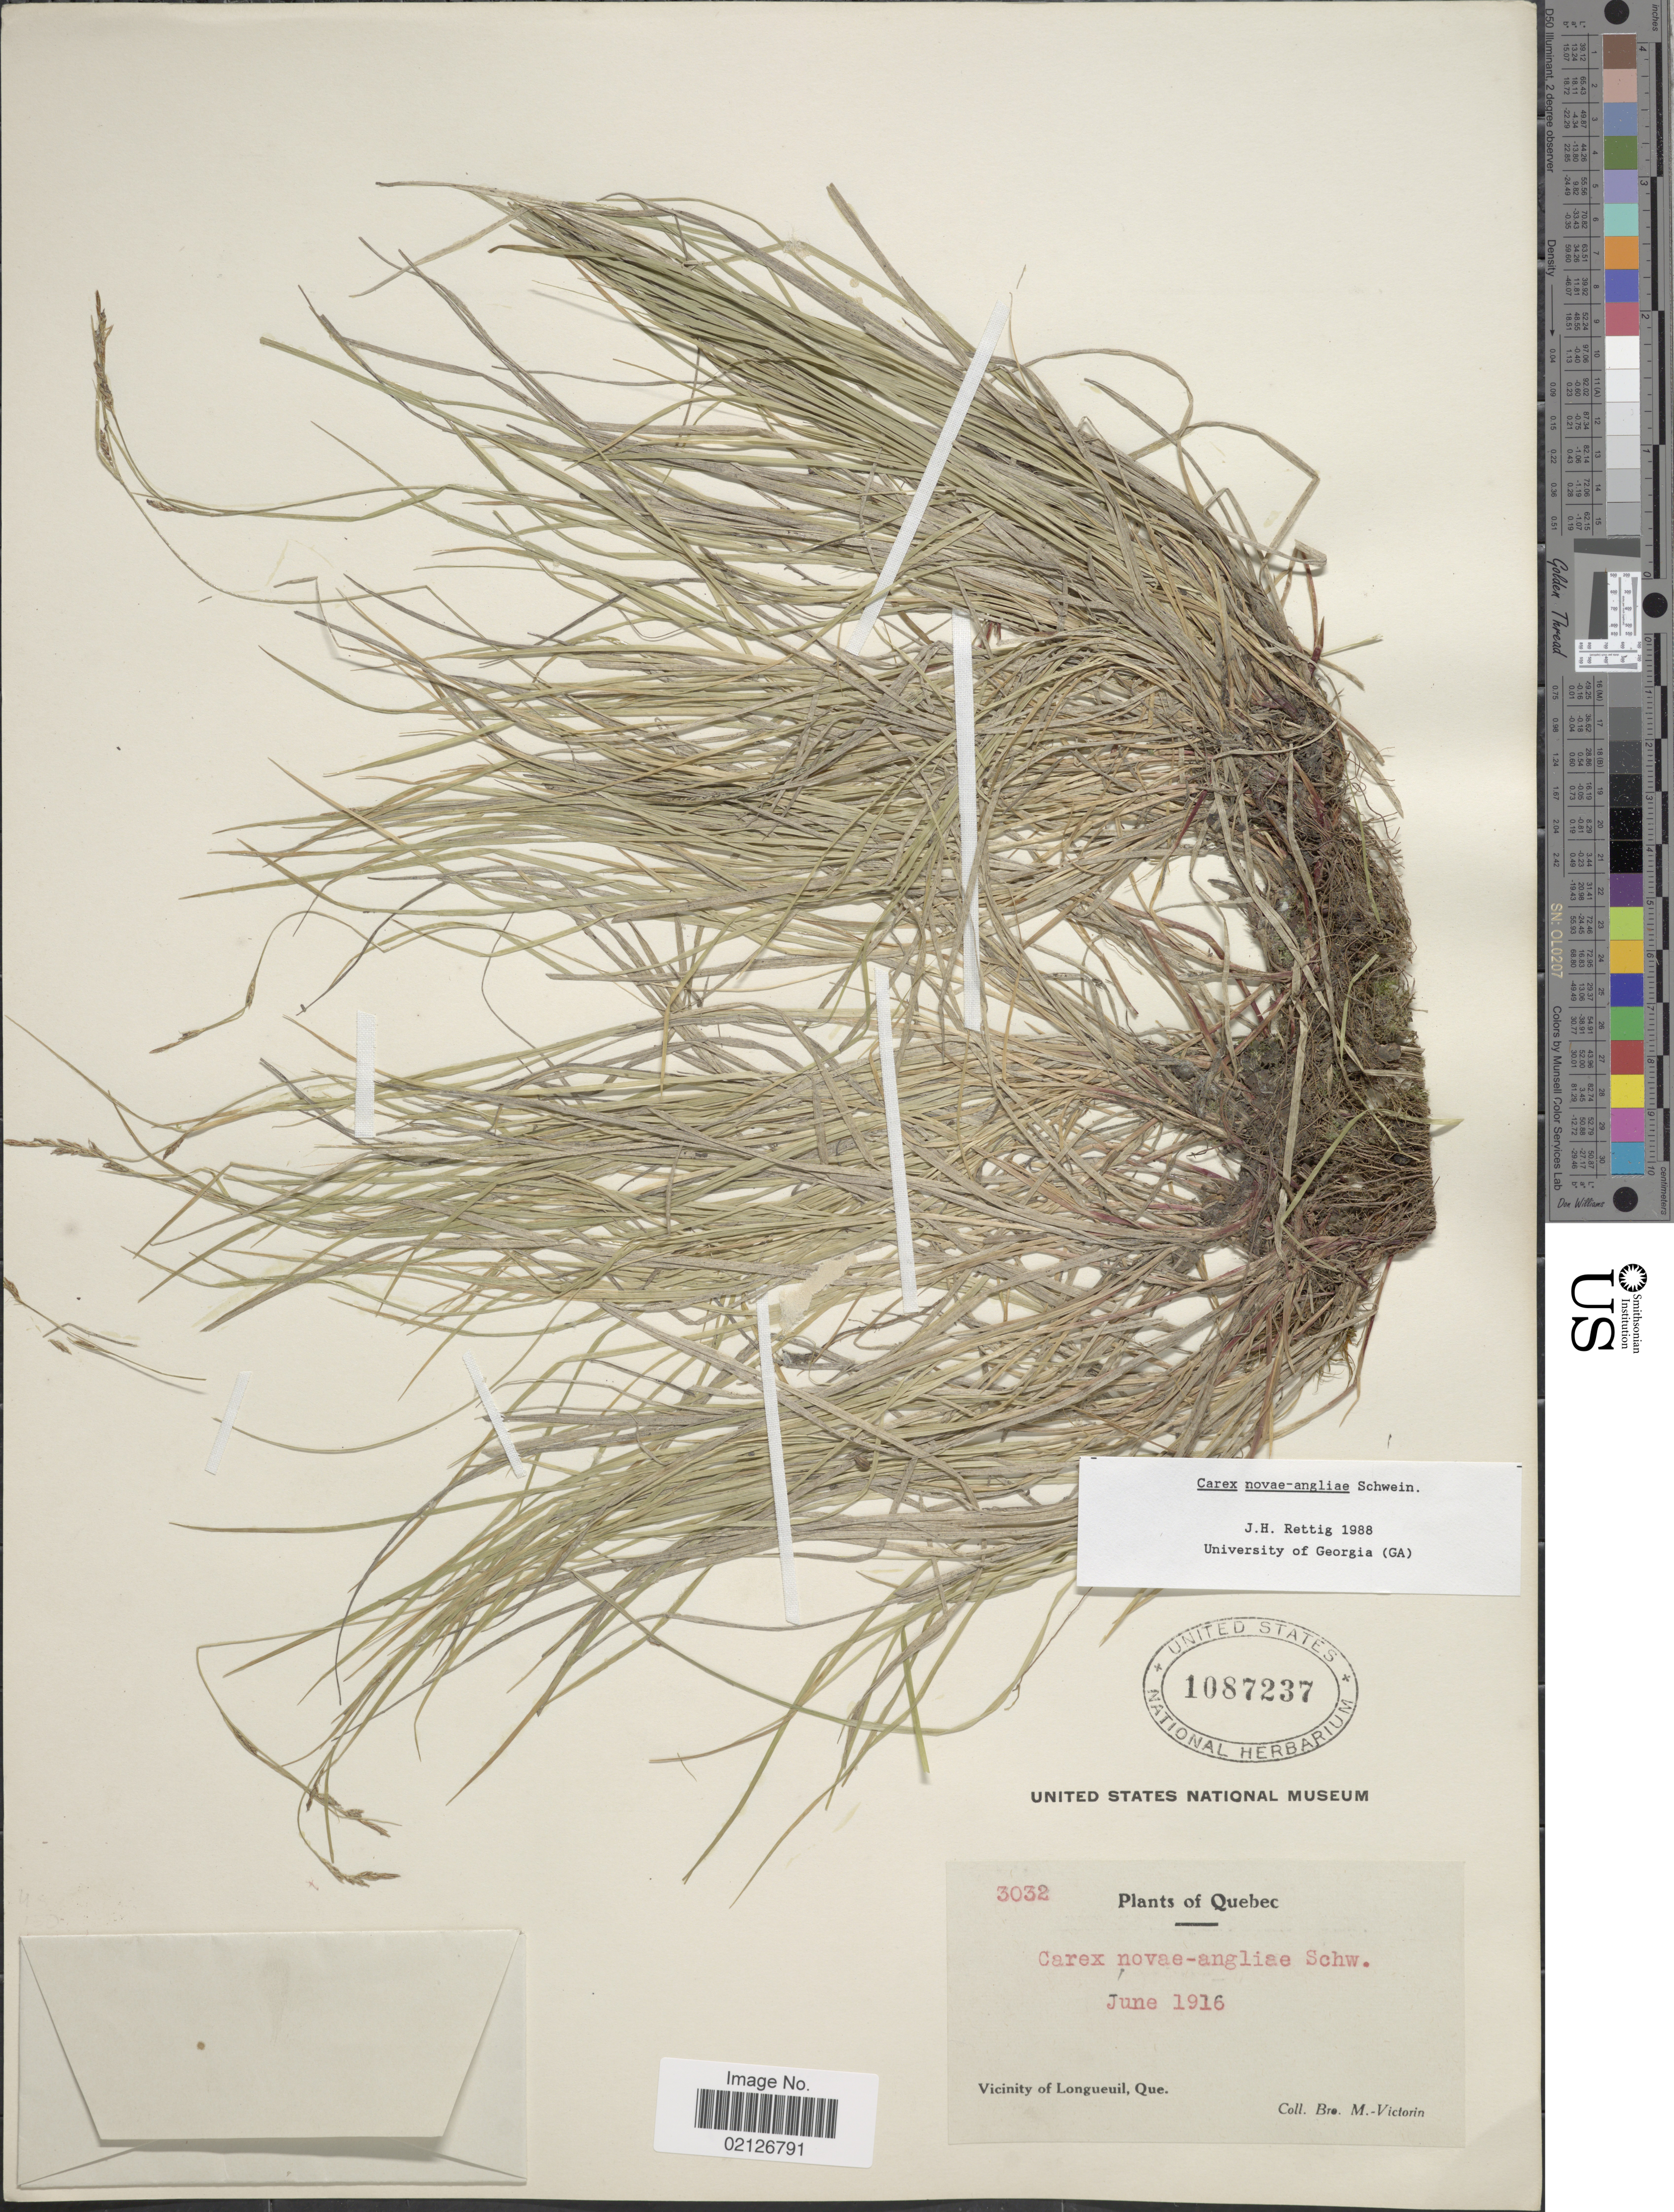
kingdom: Plantae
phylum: Tracheophyta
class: Liliopsida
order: Poales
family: Cyperaceae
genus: Carex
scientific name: Carex novae-angliae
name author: Schwein.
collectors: Fr. Marie-Victorin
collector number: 3032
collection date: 1916-06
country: Canada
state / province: Quebec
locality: Vicinity of Longueuil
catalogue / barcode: US 1087237